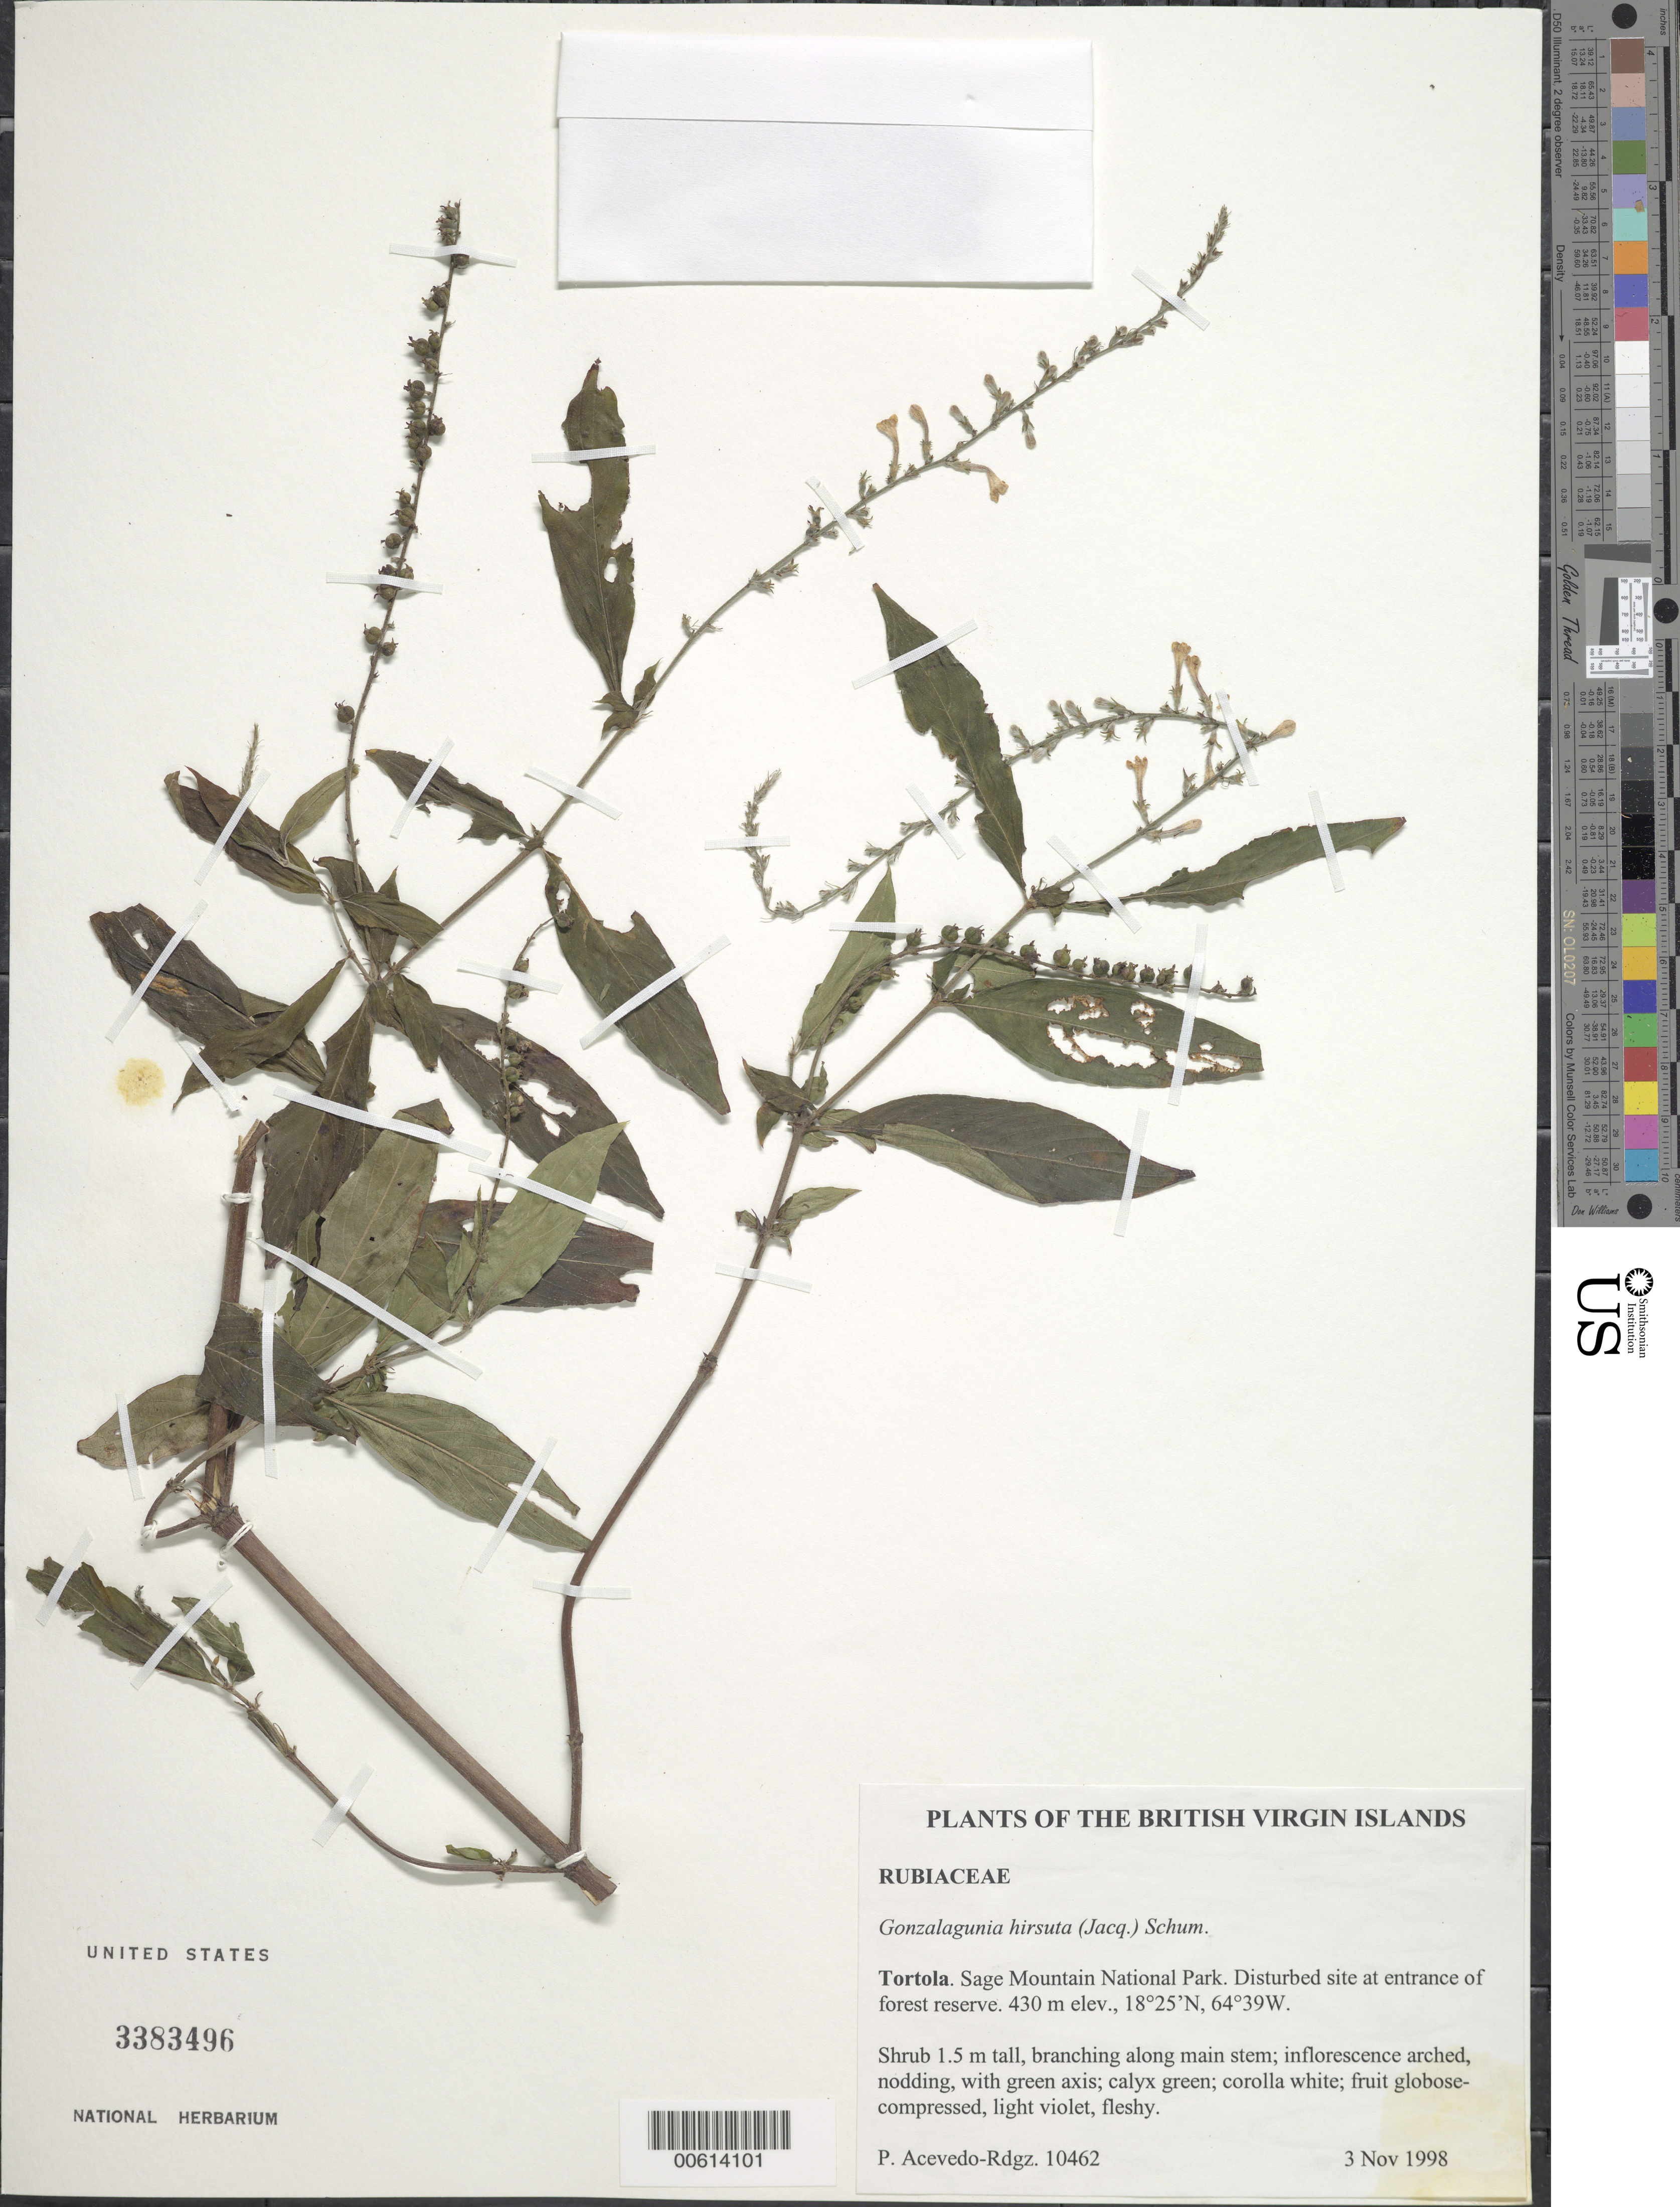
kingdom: Plantae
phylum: Tracheophyta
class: Magnoliopsida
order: Gentianales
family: Rubiaceae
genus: Gonzalagunia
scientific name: Gonzalagunia hirsuta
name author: (Jacq.) K. Schum.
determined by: Acevedo-Rodríguez, P., (BOT), Smithsonian Institution - National Museum of Natural History (UNITED STATES)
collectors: P. Acevedo-Rodr.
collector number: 10462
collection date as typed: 03 Nov 1998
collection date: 1998-11-03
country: British Virgin Islands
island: Tortola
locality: Sage Mountain National Park.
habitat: Late secondary forest.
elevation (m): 430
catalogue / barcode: US 3383496